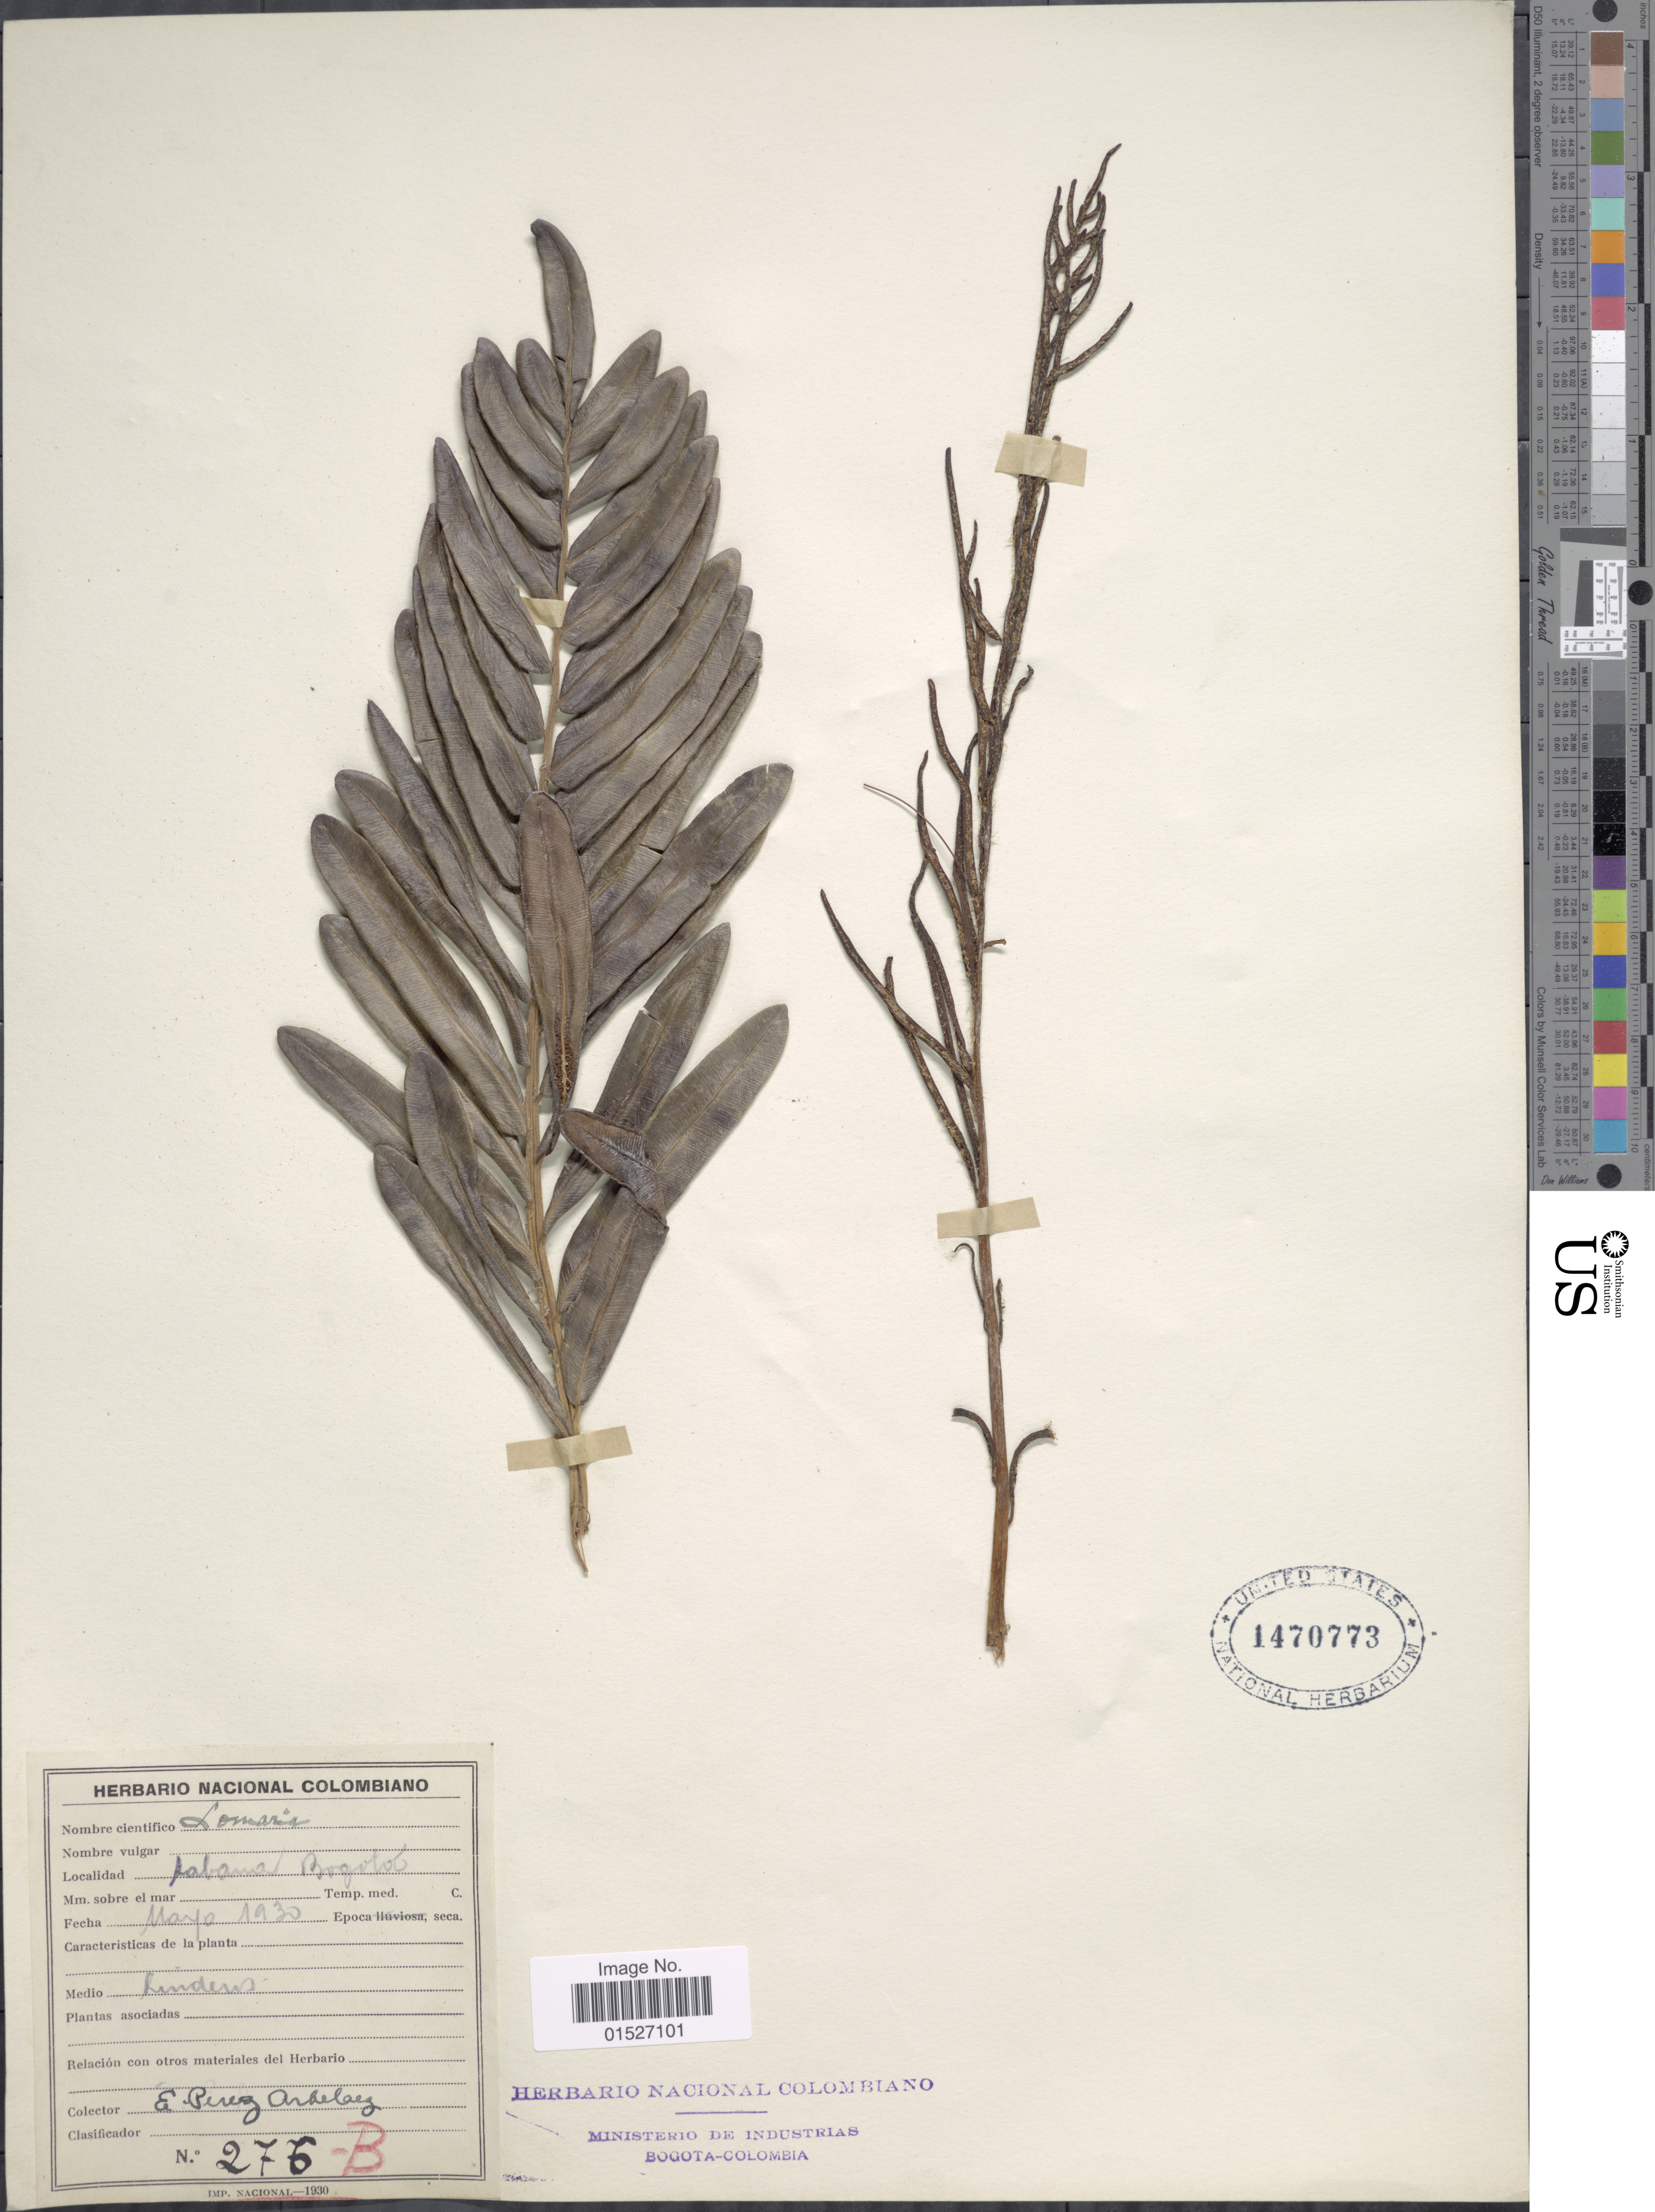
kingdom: Plantae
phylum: Tracheophyta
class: Polypodiopsida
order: Polypodiales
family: Blechnaceae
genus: Blechnum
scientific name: Blechnum sp.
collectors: E. Pérez Arbeláez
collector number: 276B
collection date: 1930-05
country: Colombia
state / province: Bogota D.C.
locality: Sabana Bogota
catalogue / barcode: US 1470773